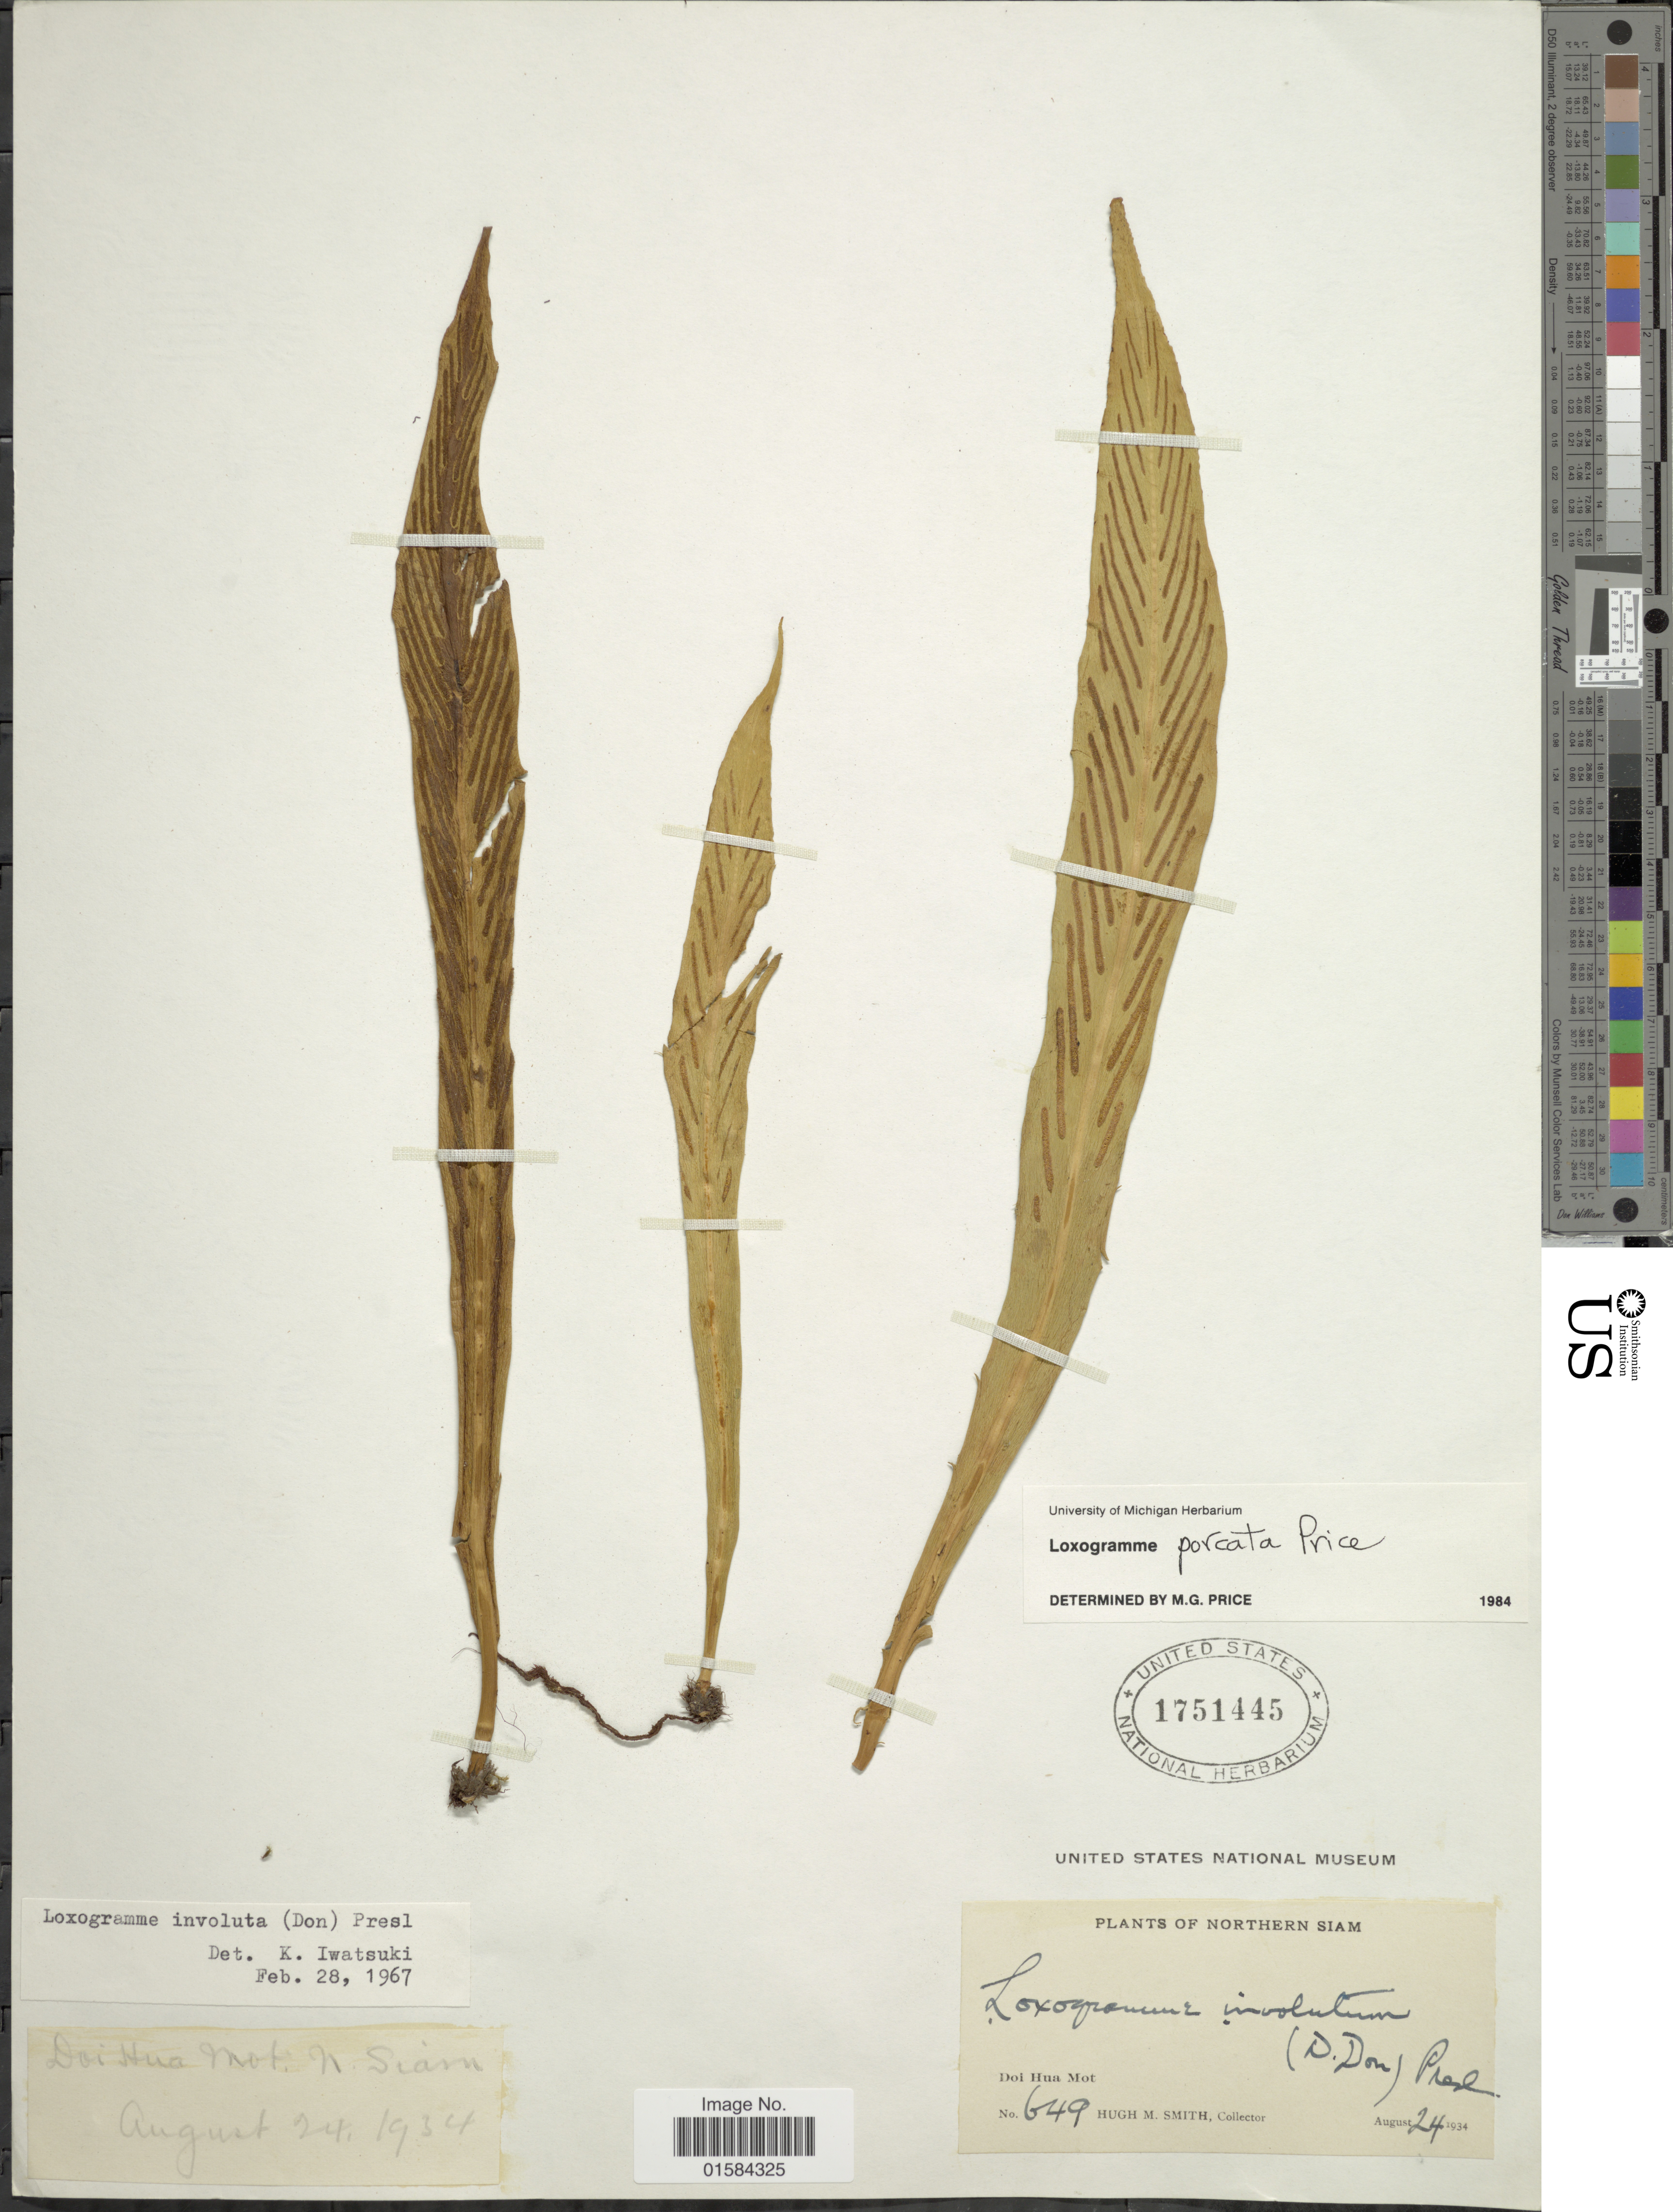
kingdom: Plantae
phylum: Tracheophyta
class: Polypodiopsida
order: Polypodiales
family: Polypodiaceae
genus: Loxogramme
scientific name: Loxogramme porcata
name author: M.G. Price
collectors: H. M. Smith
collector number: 649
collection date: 1934-08-24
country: Thailand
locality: Northern Siam, Doi Hua Mot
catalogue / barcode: US 1751445